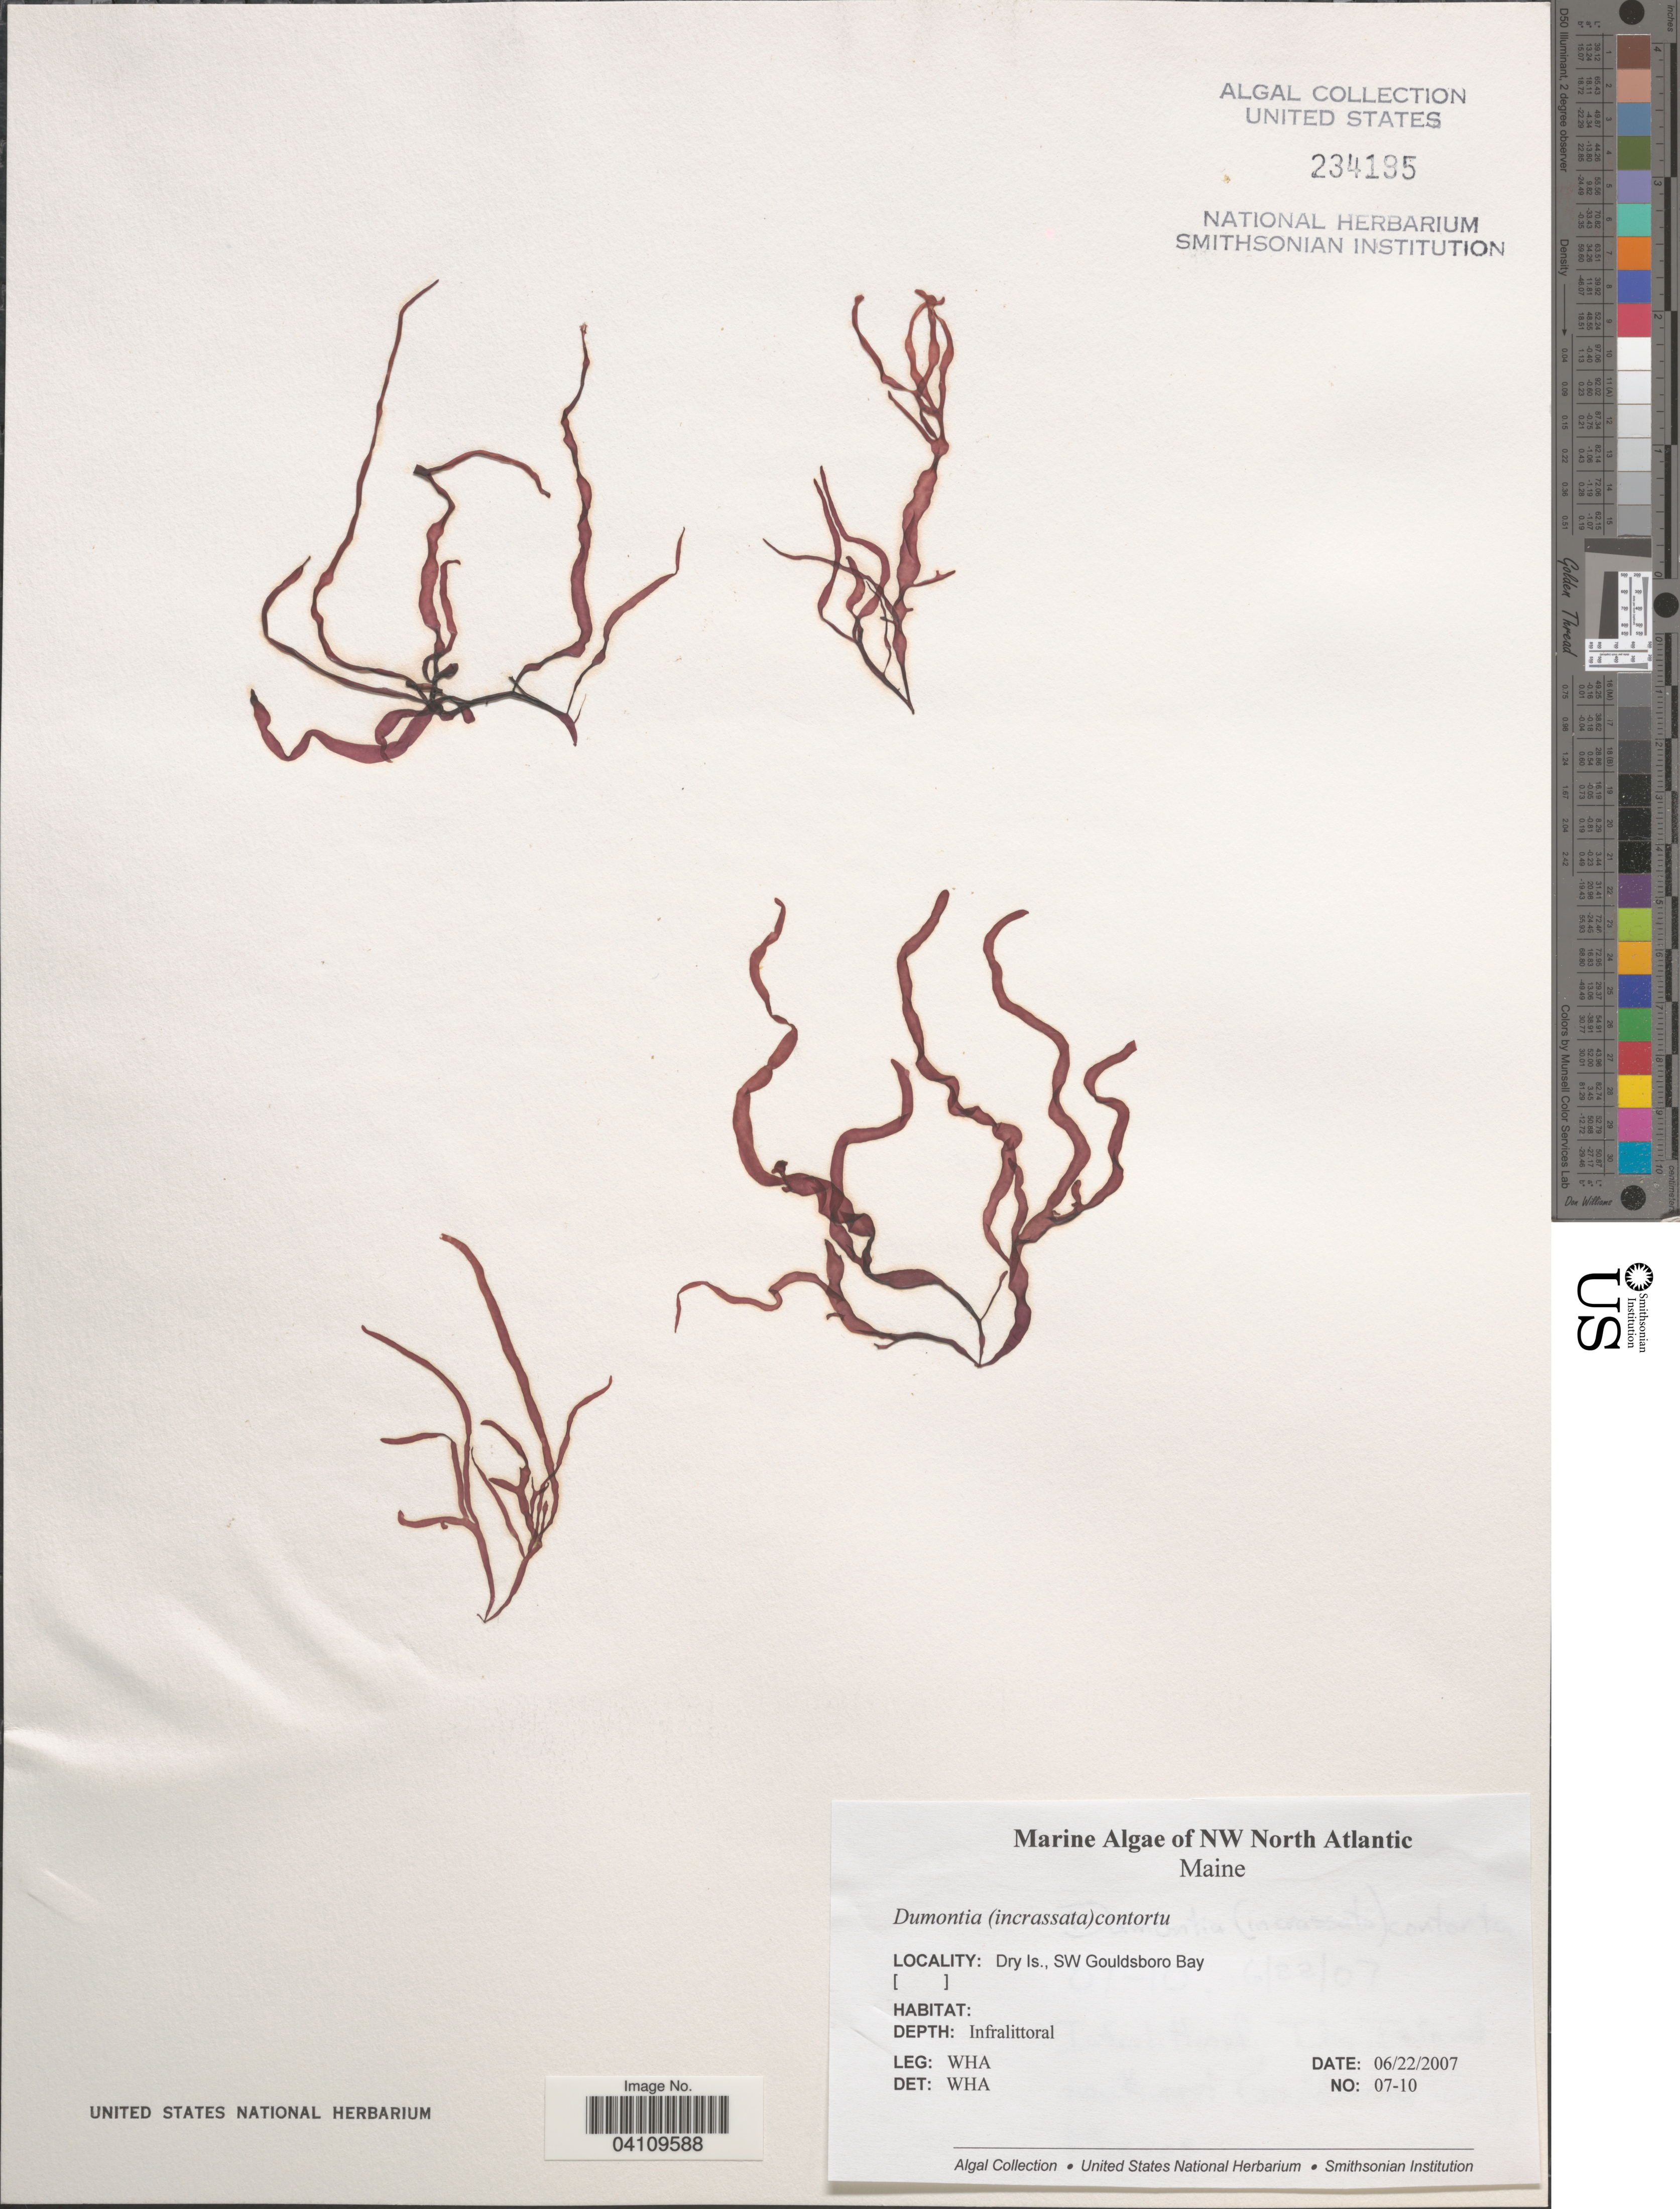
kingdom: Plantae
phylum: Rhodophyta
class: Florideophyceae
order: Gigartinales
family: Dumontiaceae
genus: Dumontia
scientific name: Dumontia contorta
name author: (S.G. Gmel.) Rupr.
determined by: Algae name updating Project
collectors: W. H. Adey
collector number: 07-10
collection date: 2007-06-22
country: United States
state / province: Maine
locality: NW North Atlantic. Dry Is., SW Gouldsboro Bay.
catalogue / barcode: US 234195